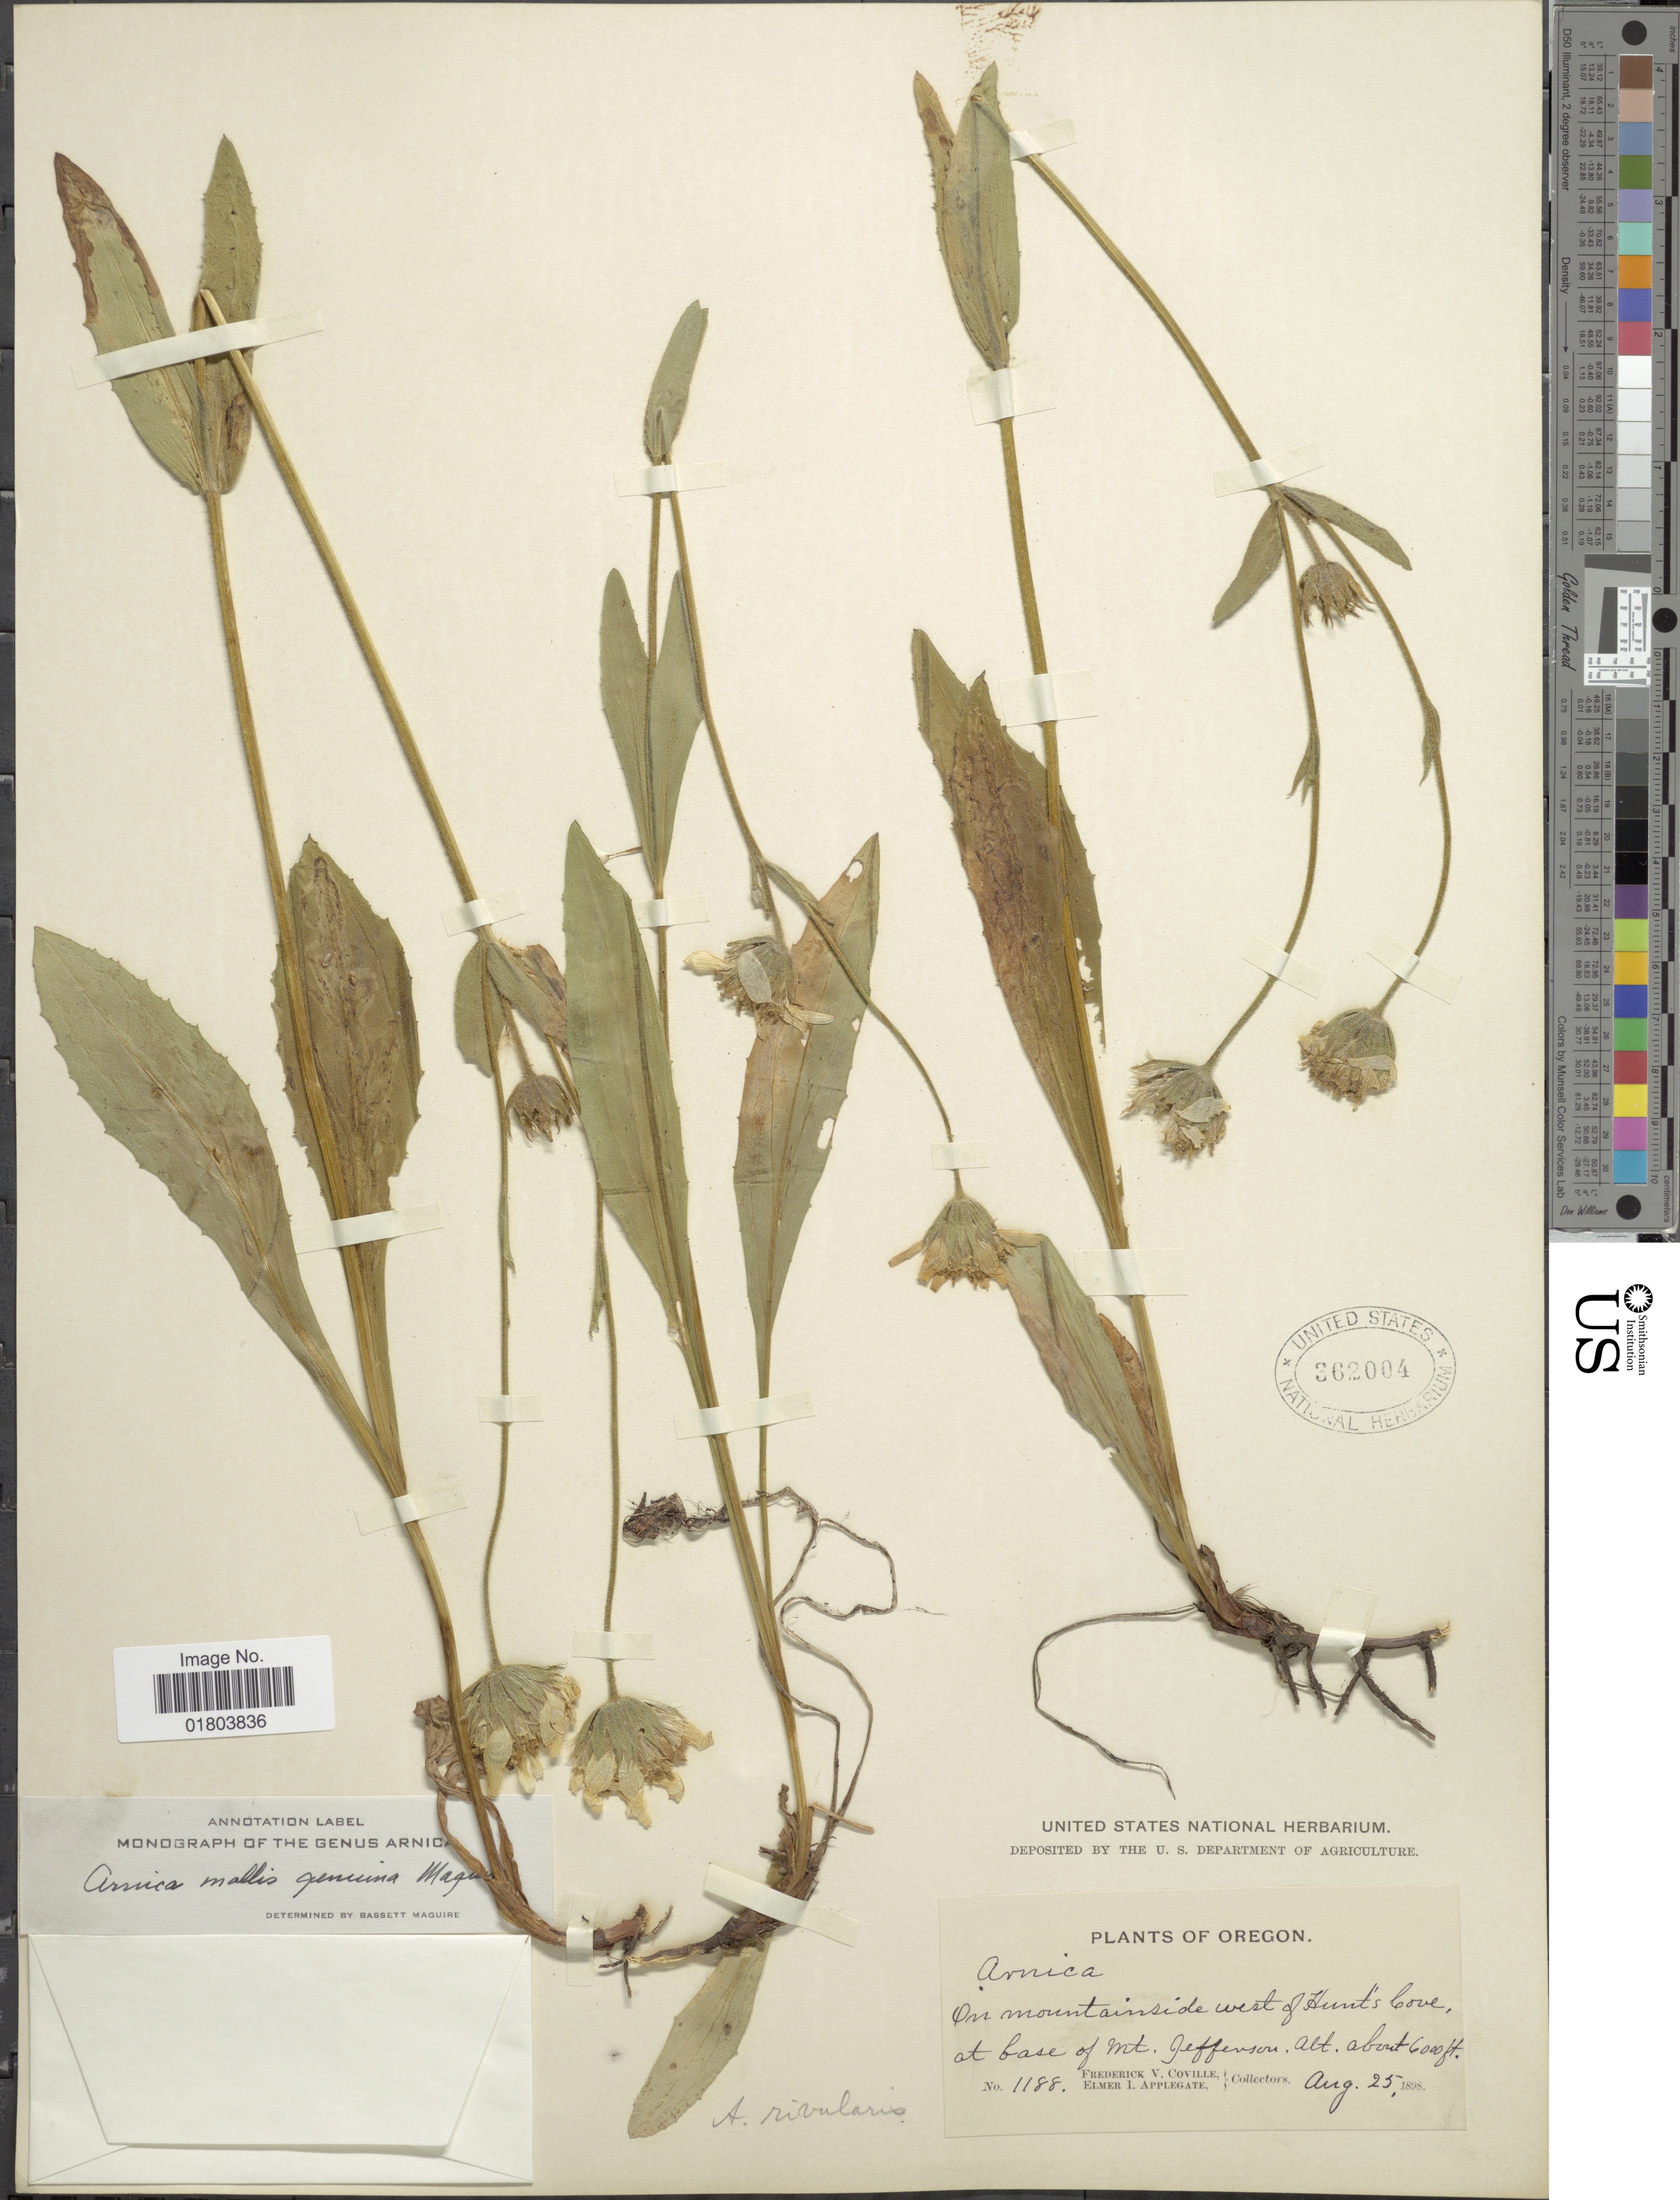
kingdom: Plantae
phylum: Tracheophyta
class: Magnoliopsida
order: Asterales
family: Asteraceae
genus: Arnica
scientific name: Arnica mollis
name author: Hook.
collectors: F. V. Coville & E. I. Applegate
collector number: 1188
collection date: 1898-08-25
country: United States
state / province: Oregon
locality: On mountainside west of Hunt's Cove, at base of Mt Jefferson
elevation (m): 1829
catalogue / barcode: US 362004